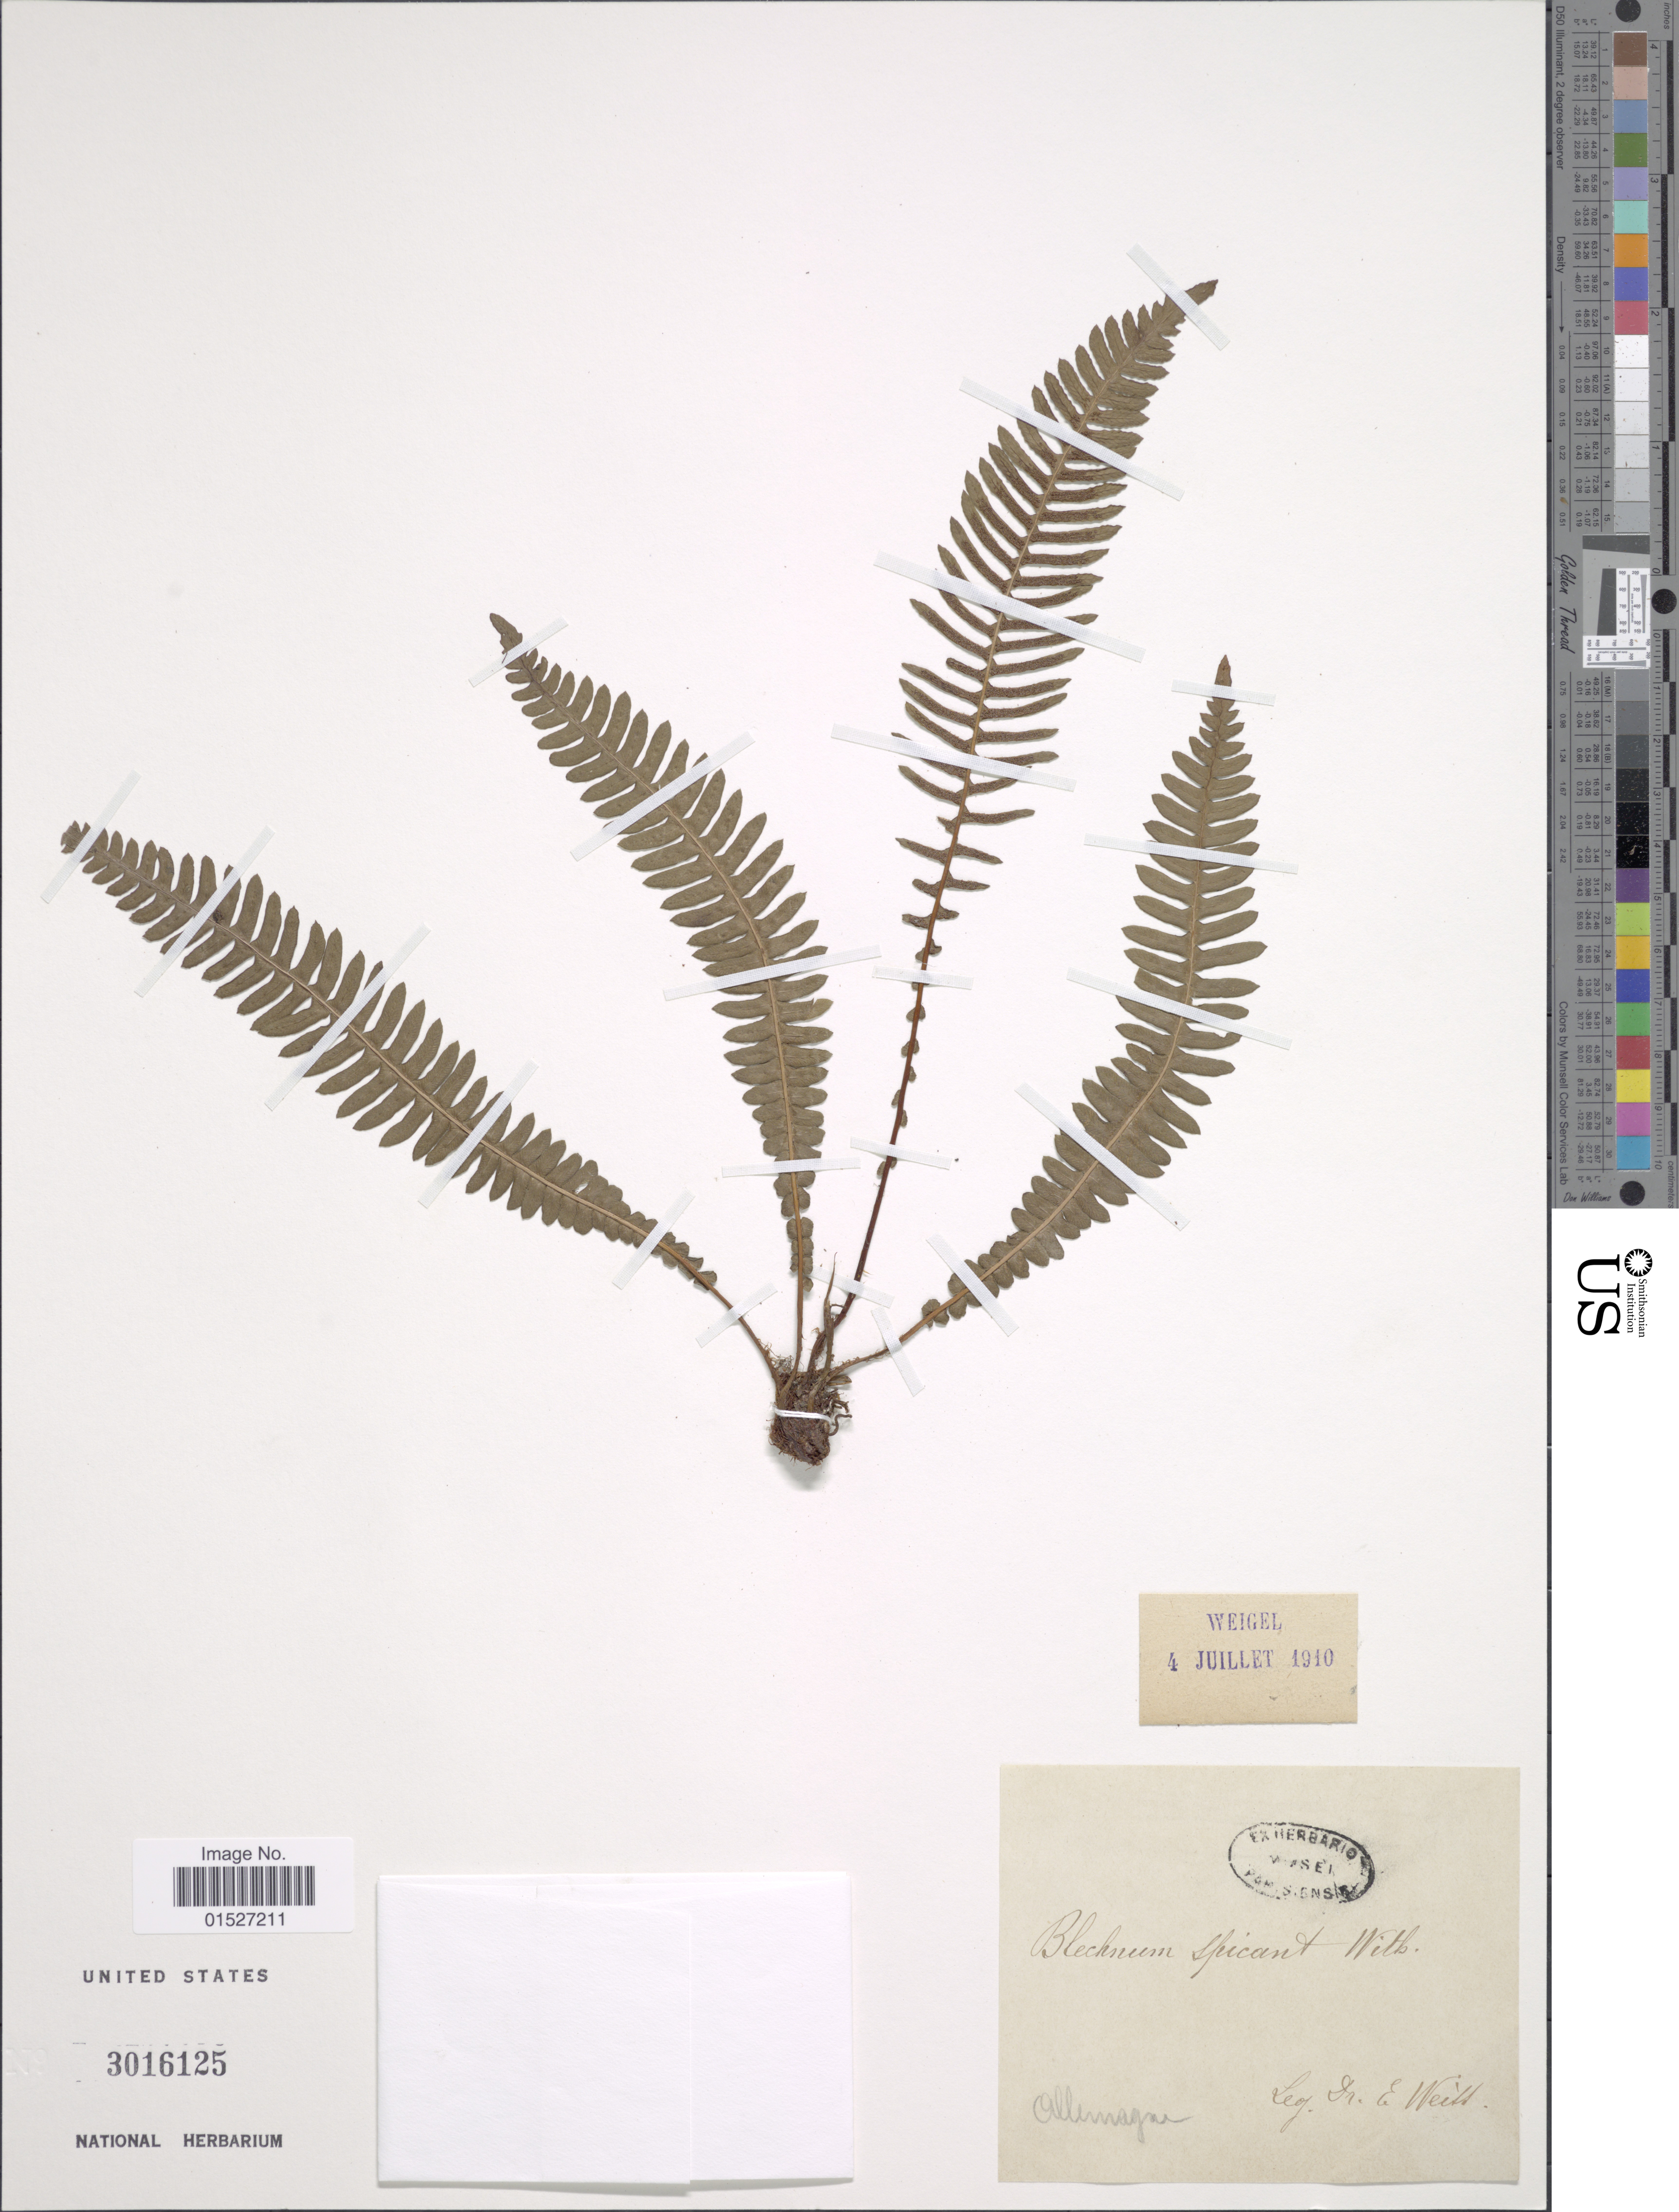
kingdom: Plantae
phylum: Tracheophyta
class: Polypodiopsida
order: Polypodiales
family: Blechnaceae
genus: Blechnum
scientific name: Blechnum spicant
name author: (L.) Sm.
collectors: E. Weill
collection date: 1910-07-04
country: Germany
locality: Allemagne.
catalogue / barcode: US 3016125